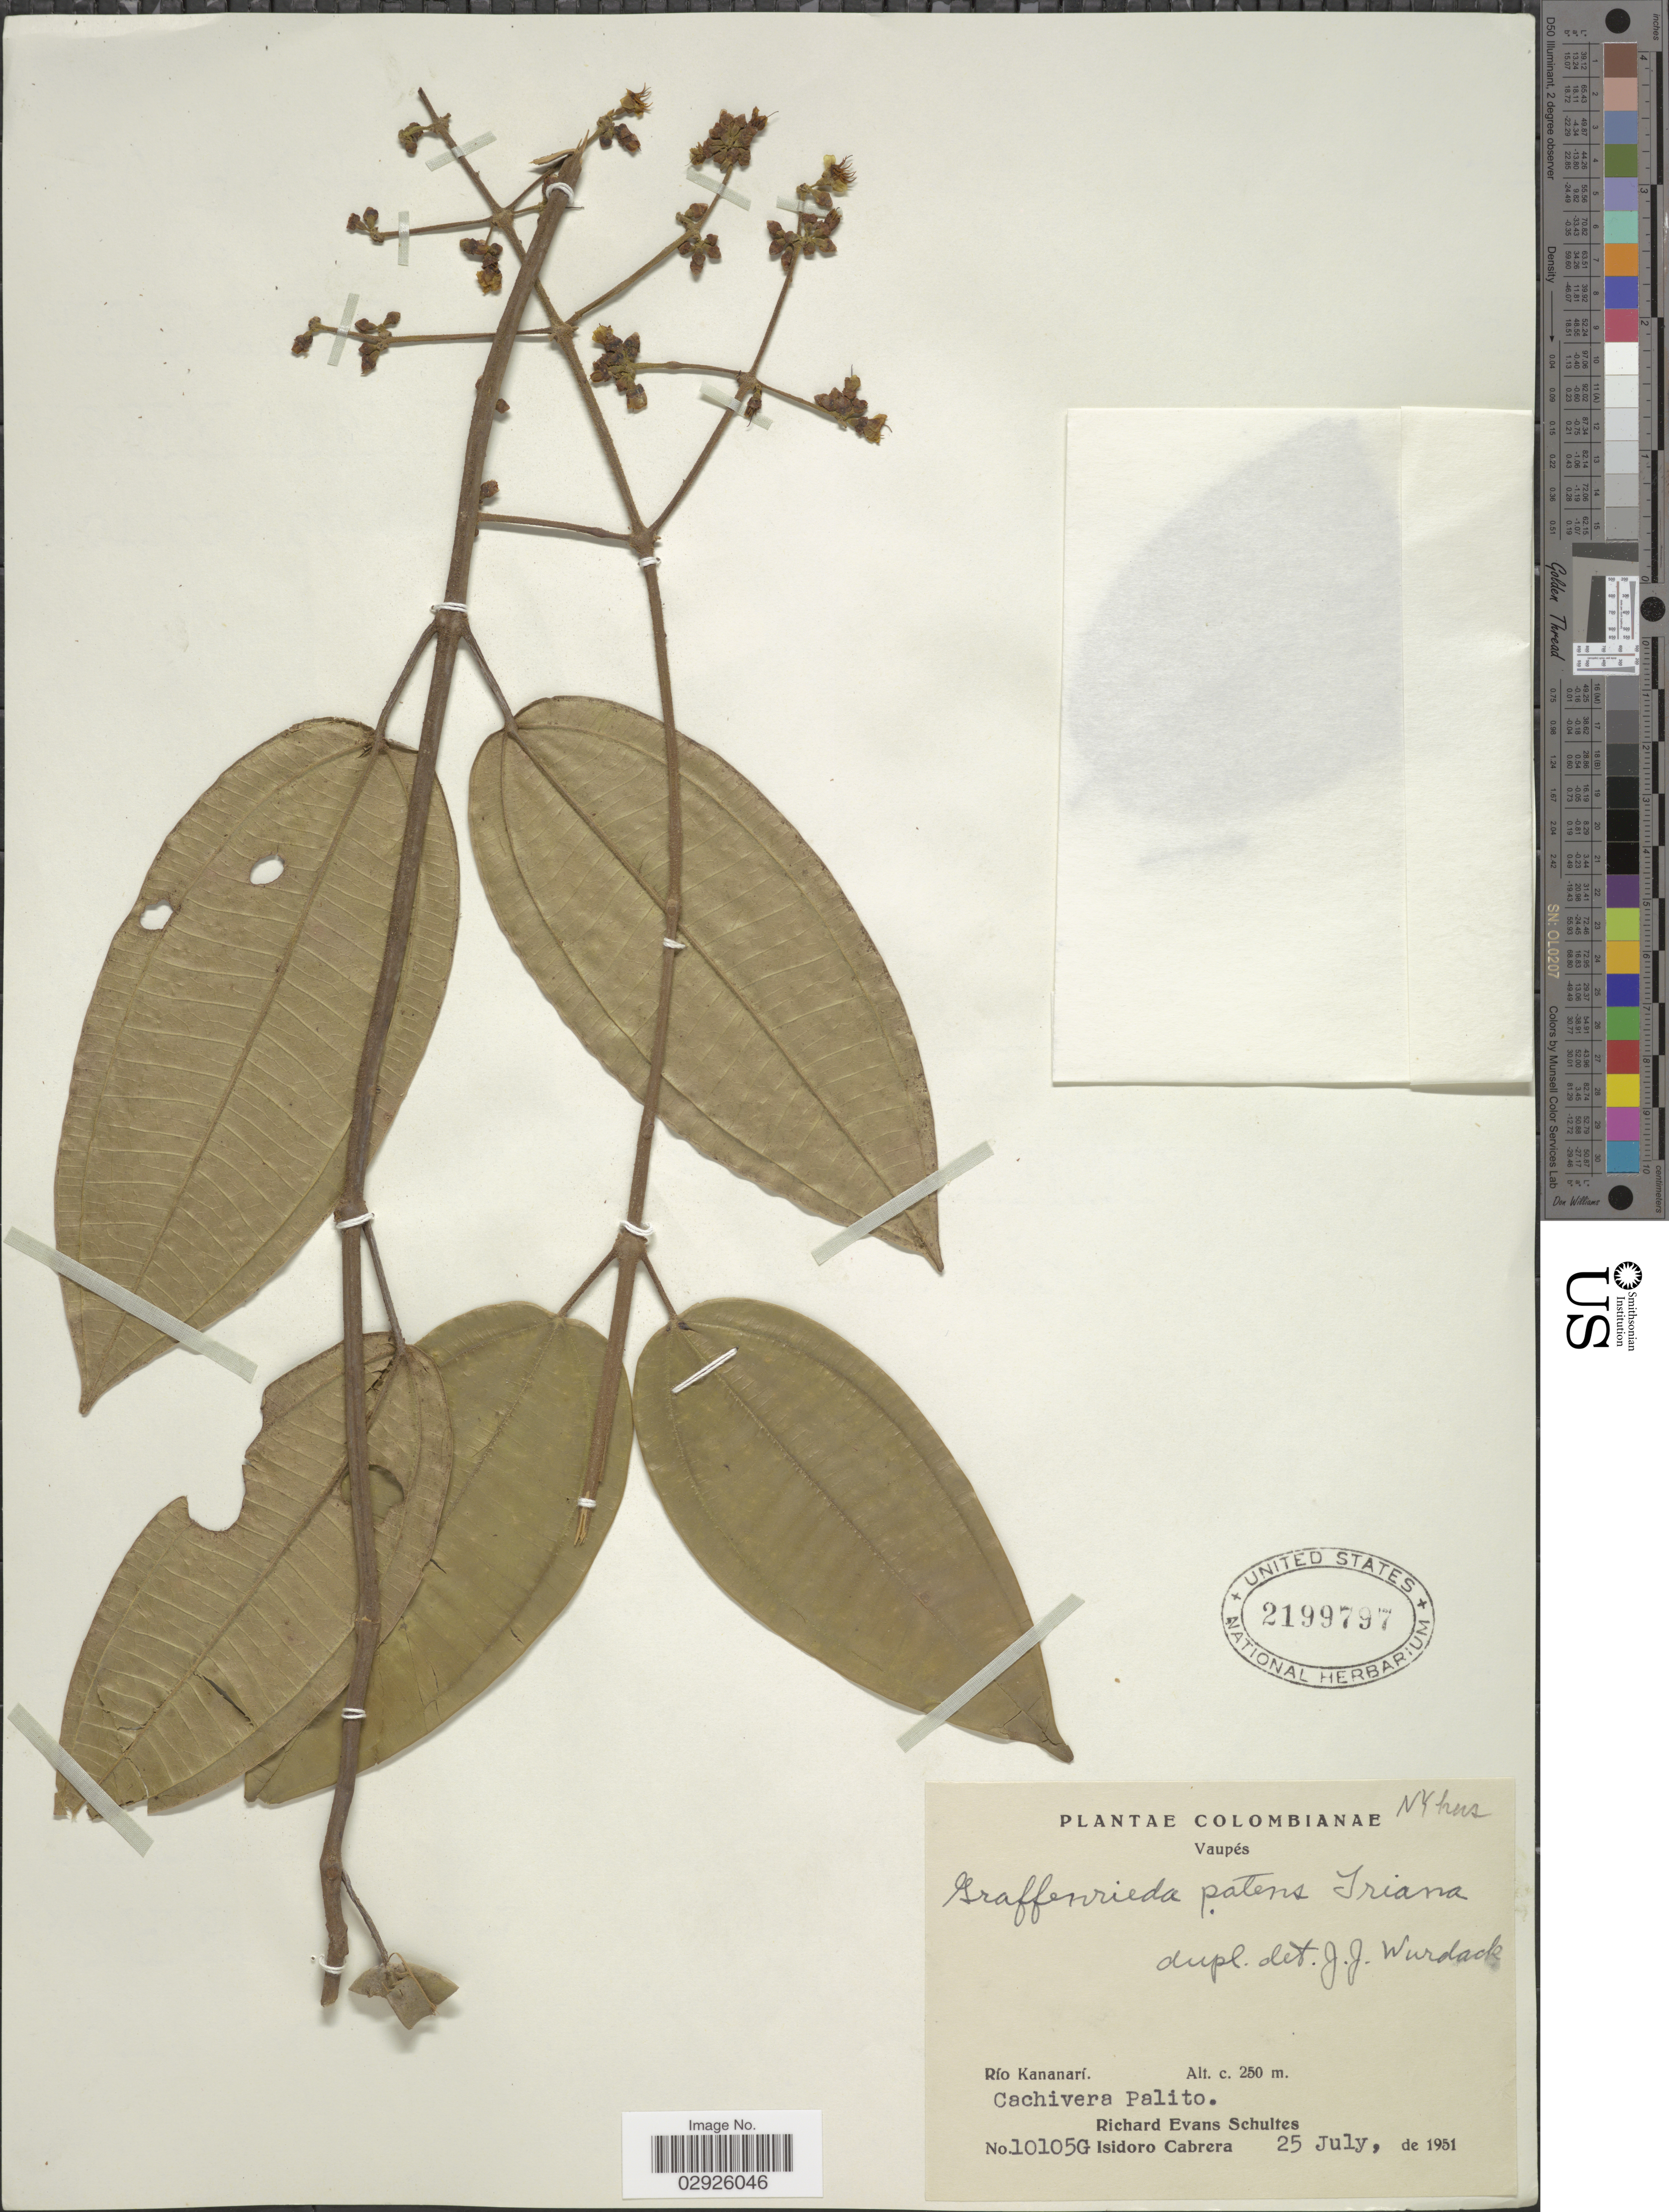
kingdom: Plantae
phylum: Tracheophyta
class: Magnoliopsida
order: Myrtales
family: Melastomataceae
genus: Graffenrieda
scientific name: Graffenrieda patens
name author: Triana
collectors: R. E. Schultes & I. Cabrera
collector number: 10105G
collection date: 1951-07-25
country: Colombia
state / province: Vaupés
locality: Río Kananarí. Cachivera Palito.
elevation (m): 250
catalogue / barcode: US 2199797